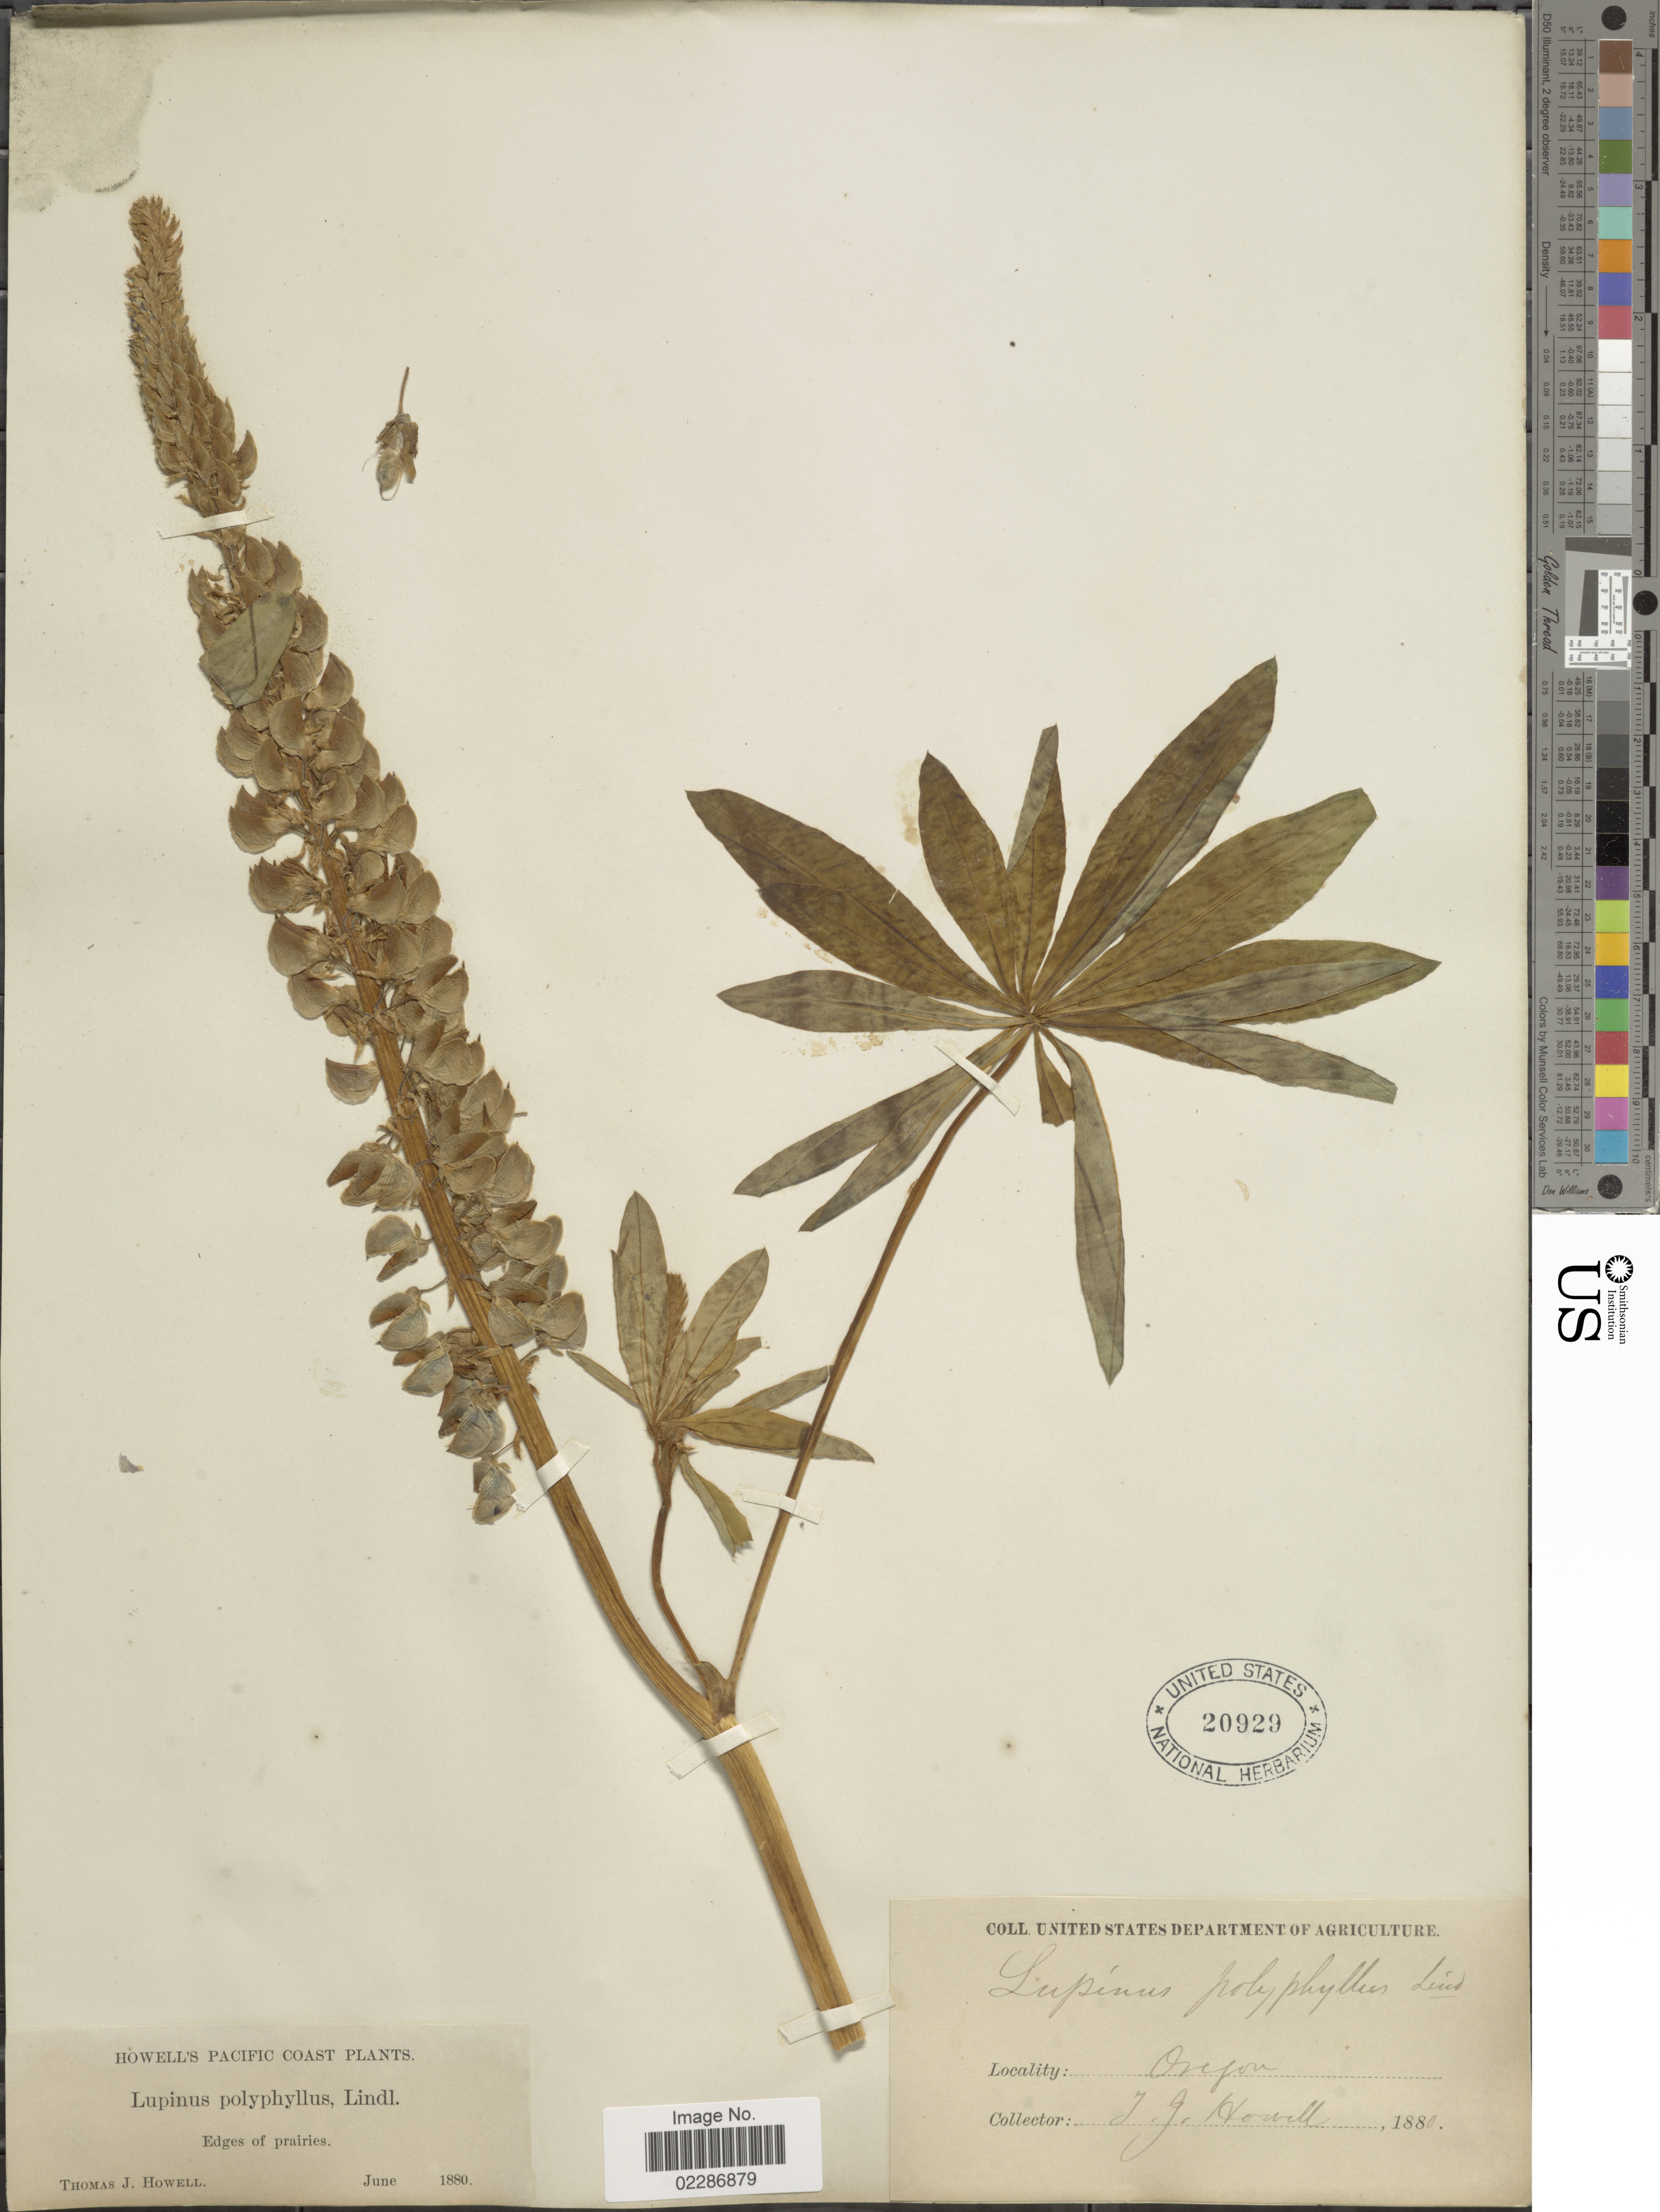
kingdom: Plantae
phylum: Tracheophyta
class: Magnoliopsida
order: Fabales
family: Fabaceae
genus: Lupinus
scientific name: Lupinus polyphyllus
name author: Lindl.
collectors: T. J. Howell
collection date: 1880-06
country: United States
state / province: Oregon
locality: Edges of prairies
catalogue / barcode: US 20929